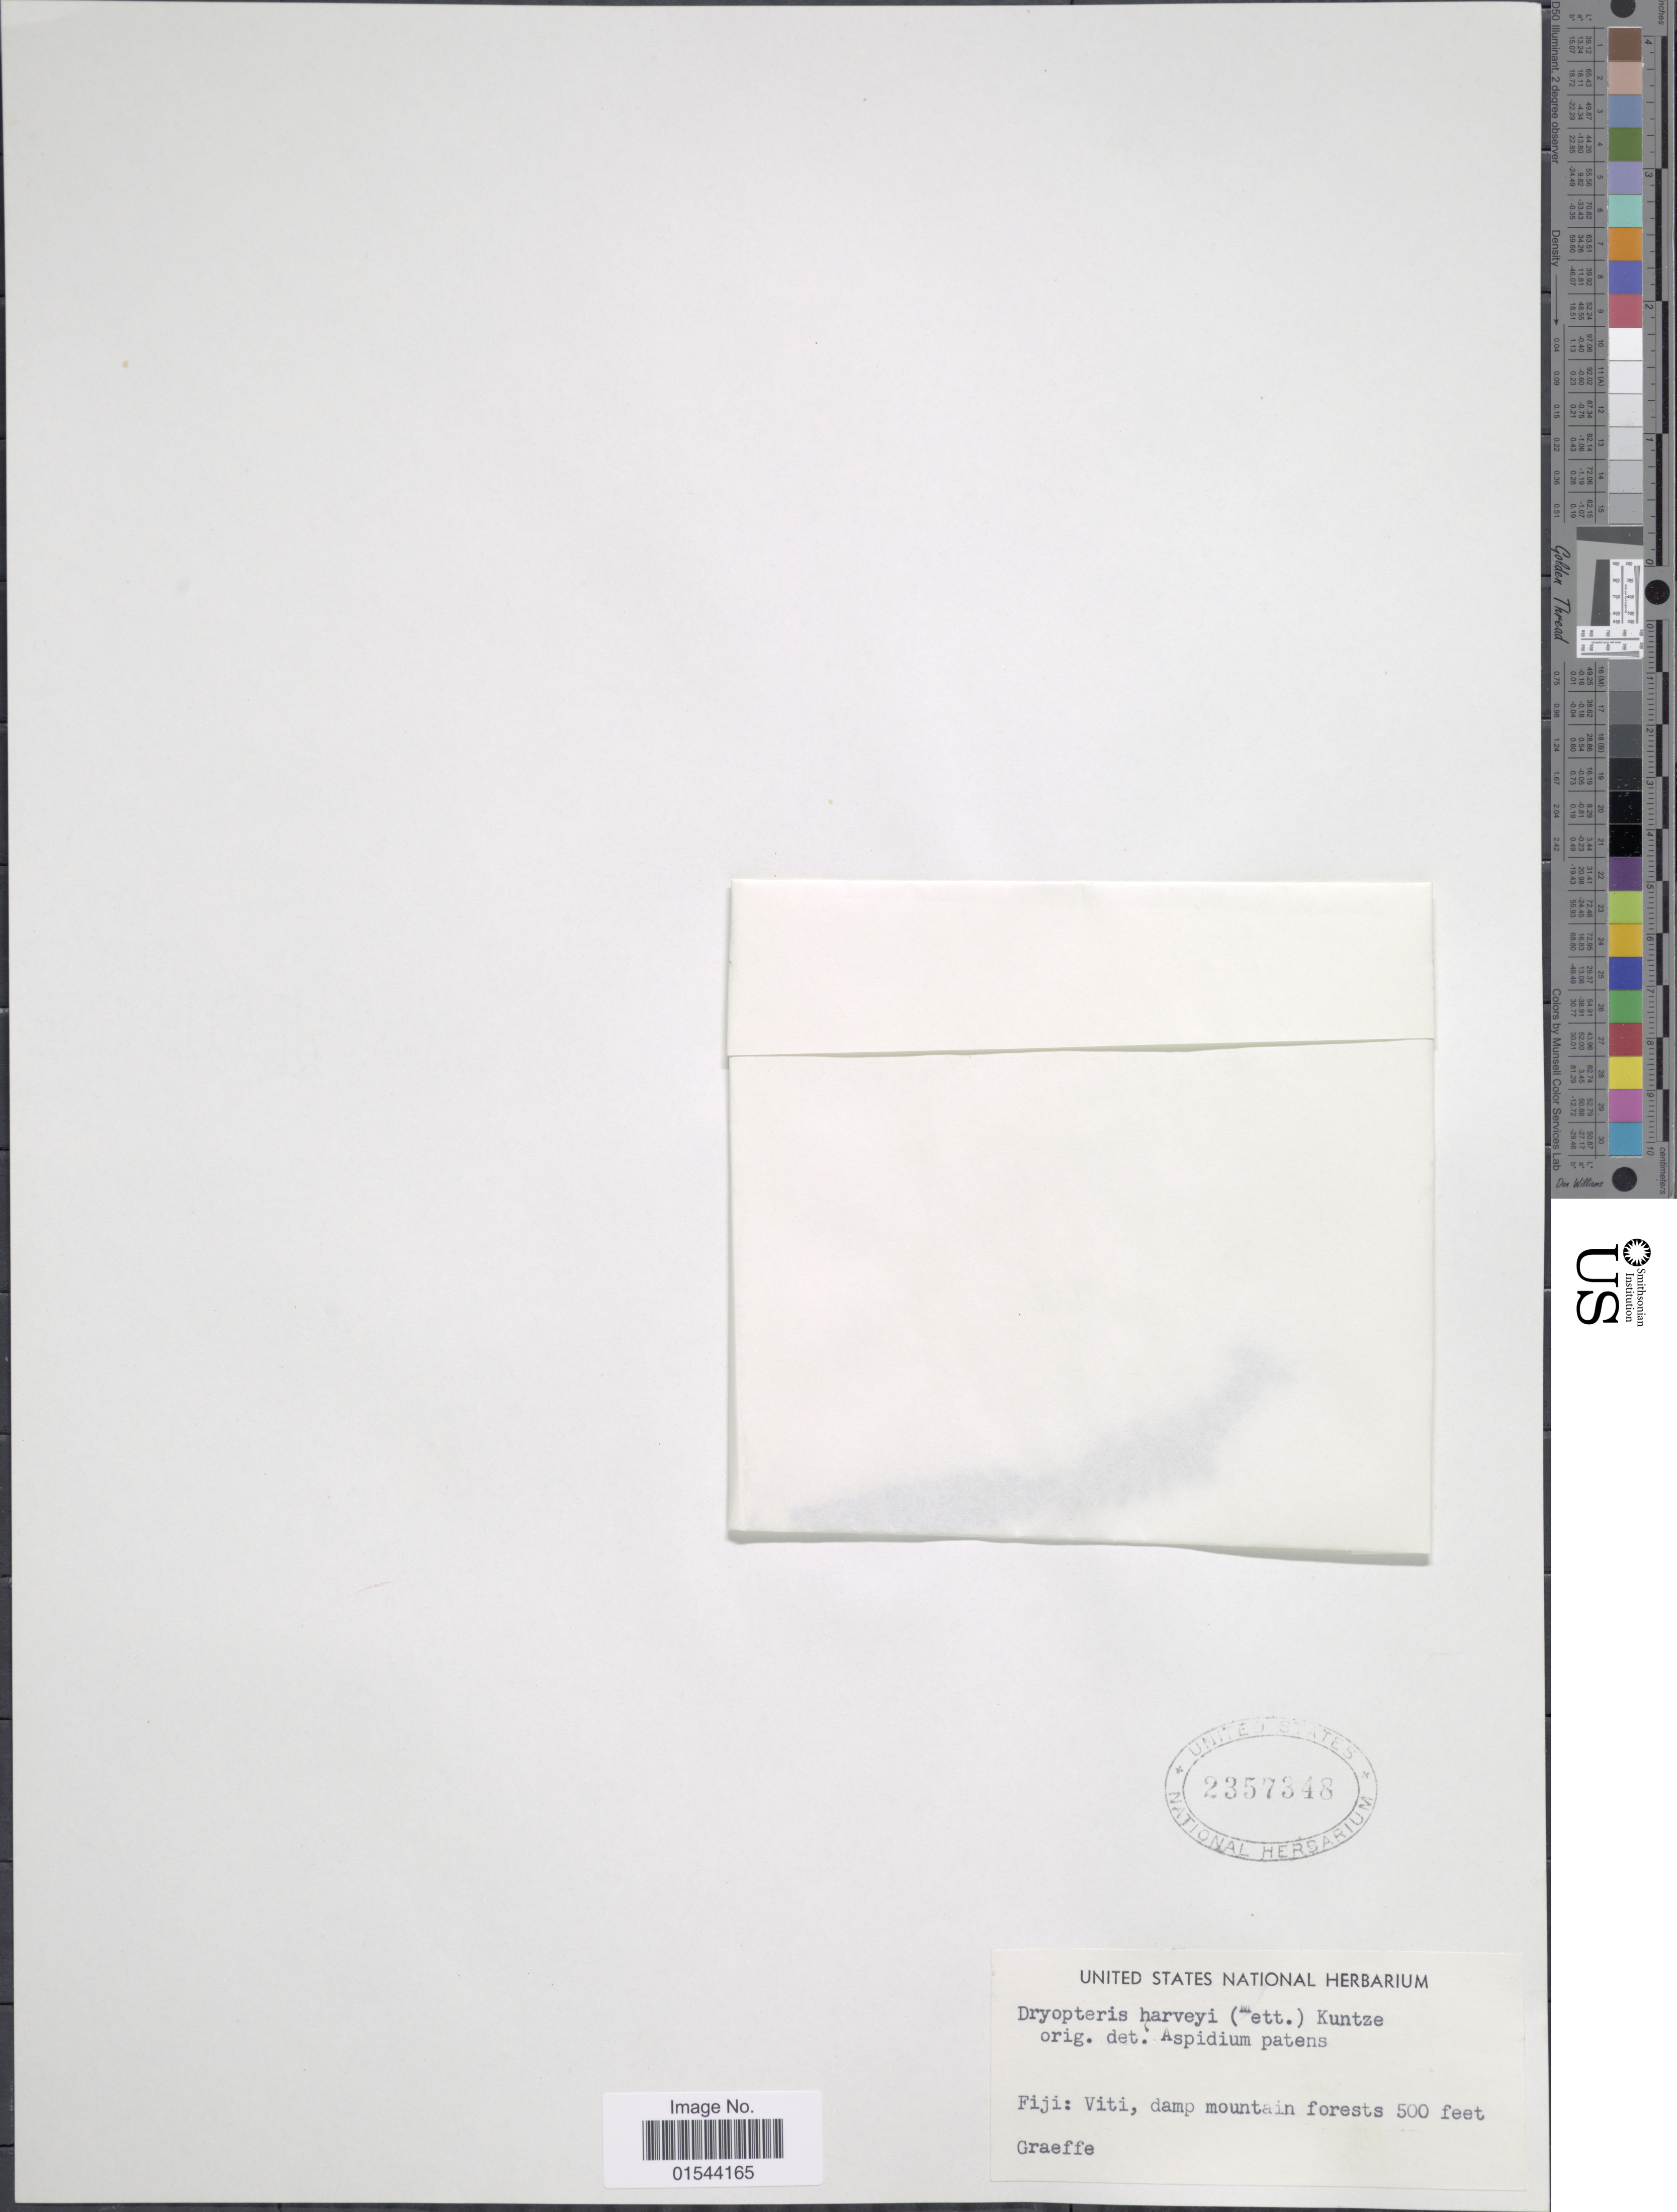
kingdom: Plantae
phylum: Tracheophyta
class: Polypodiopsida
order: Polypodiales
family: Thelypteridaceae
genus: Christella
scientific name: Christella harveyi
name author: (Mett.) Holttum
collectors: Graeffe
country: Fiji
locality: Viti, damp mountain forests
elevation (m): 152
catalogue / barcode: US 2357348